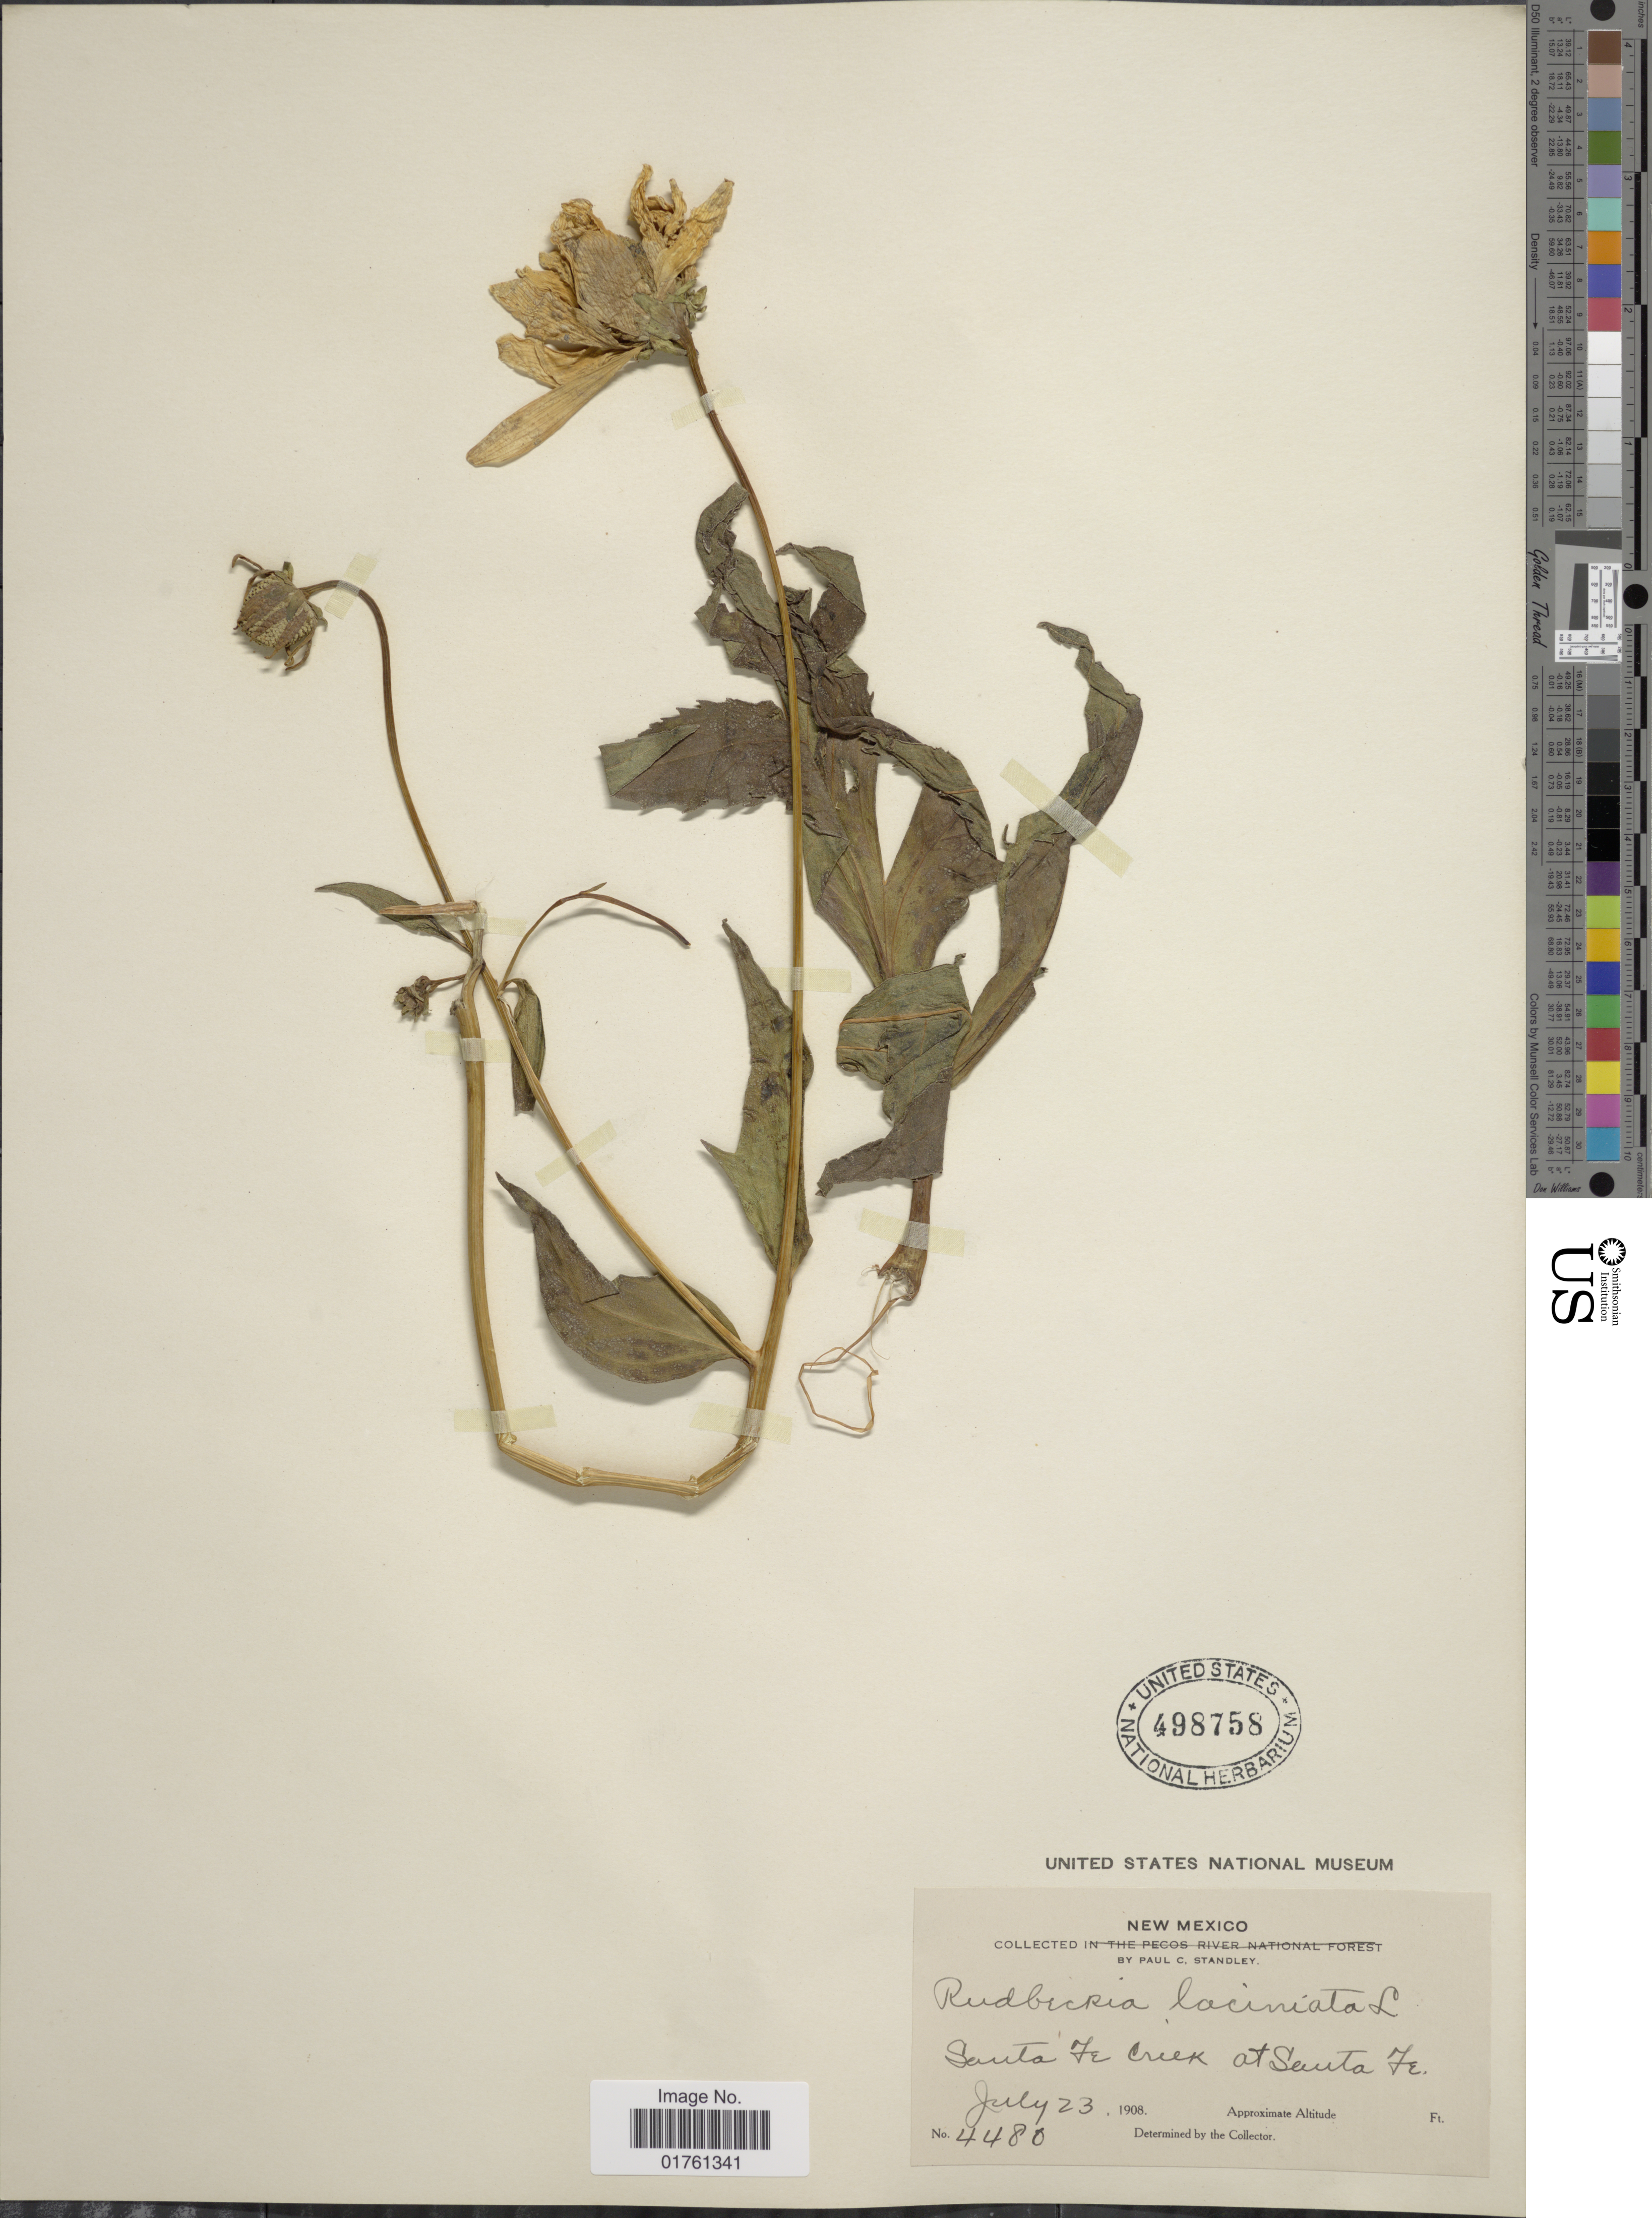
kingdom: Plantae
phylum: Tracheophyta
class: Magnoliopsida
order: Asterales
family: Asteraceae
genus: Rudbeckia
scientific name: Rudbeckia laciniata var. ampla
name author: (A. Nelson) Cronq.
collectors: P. C. Standley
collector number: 4480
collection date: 1908-07-23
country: United States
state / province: New Mexico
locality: Santa De Creek at Santa Fe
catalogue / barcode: US 498758